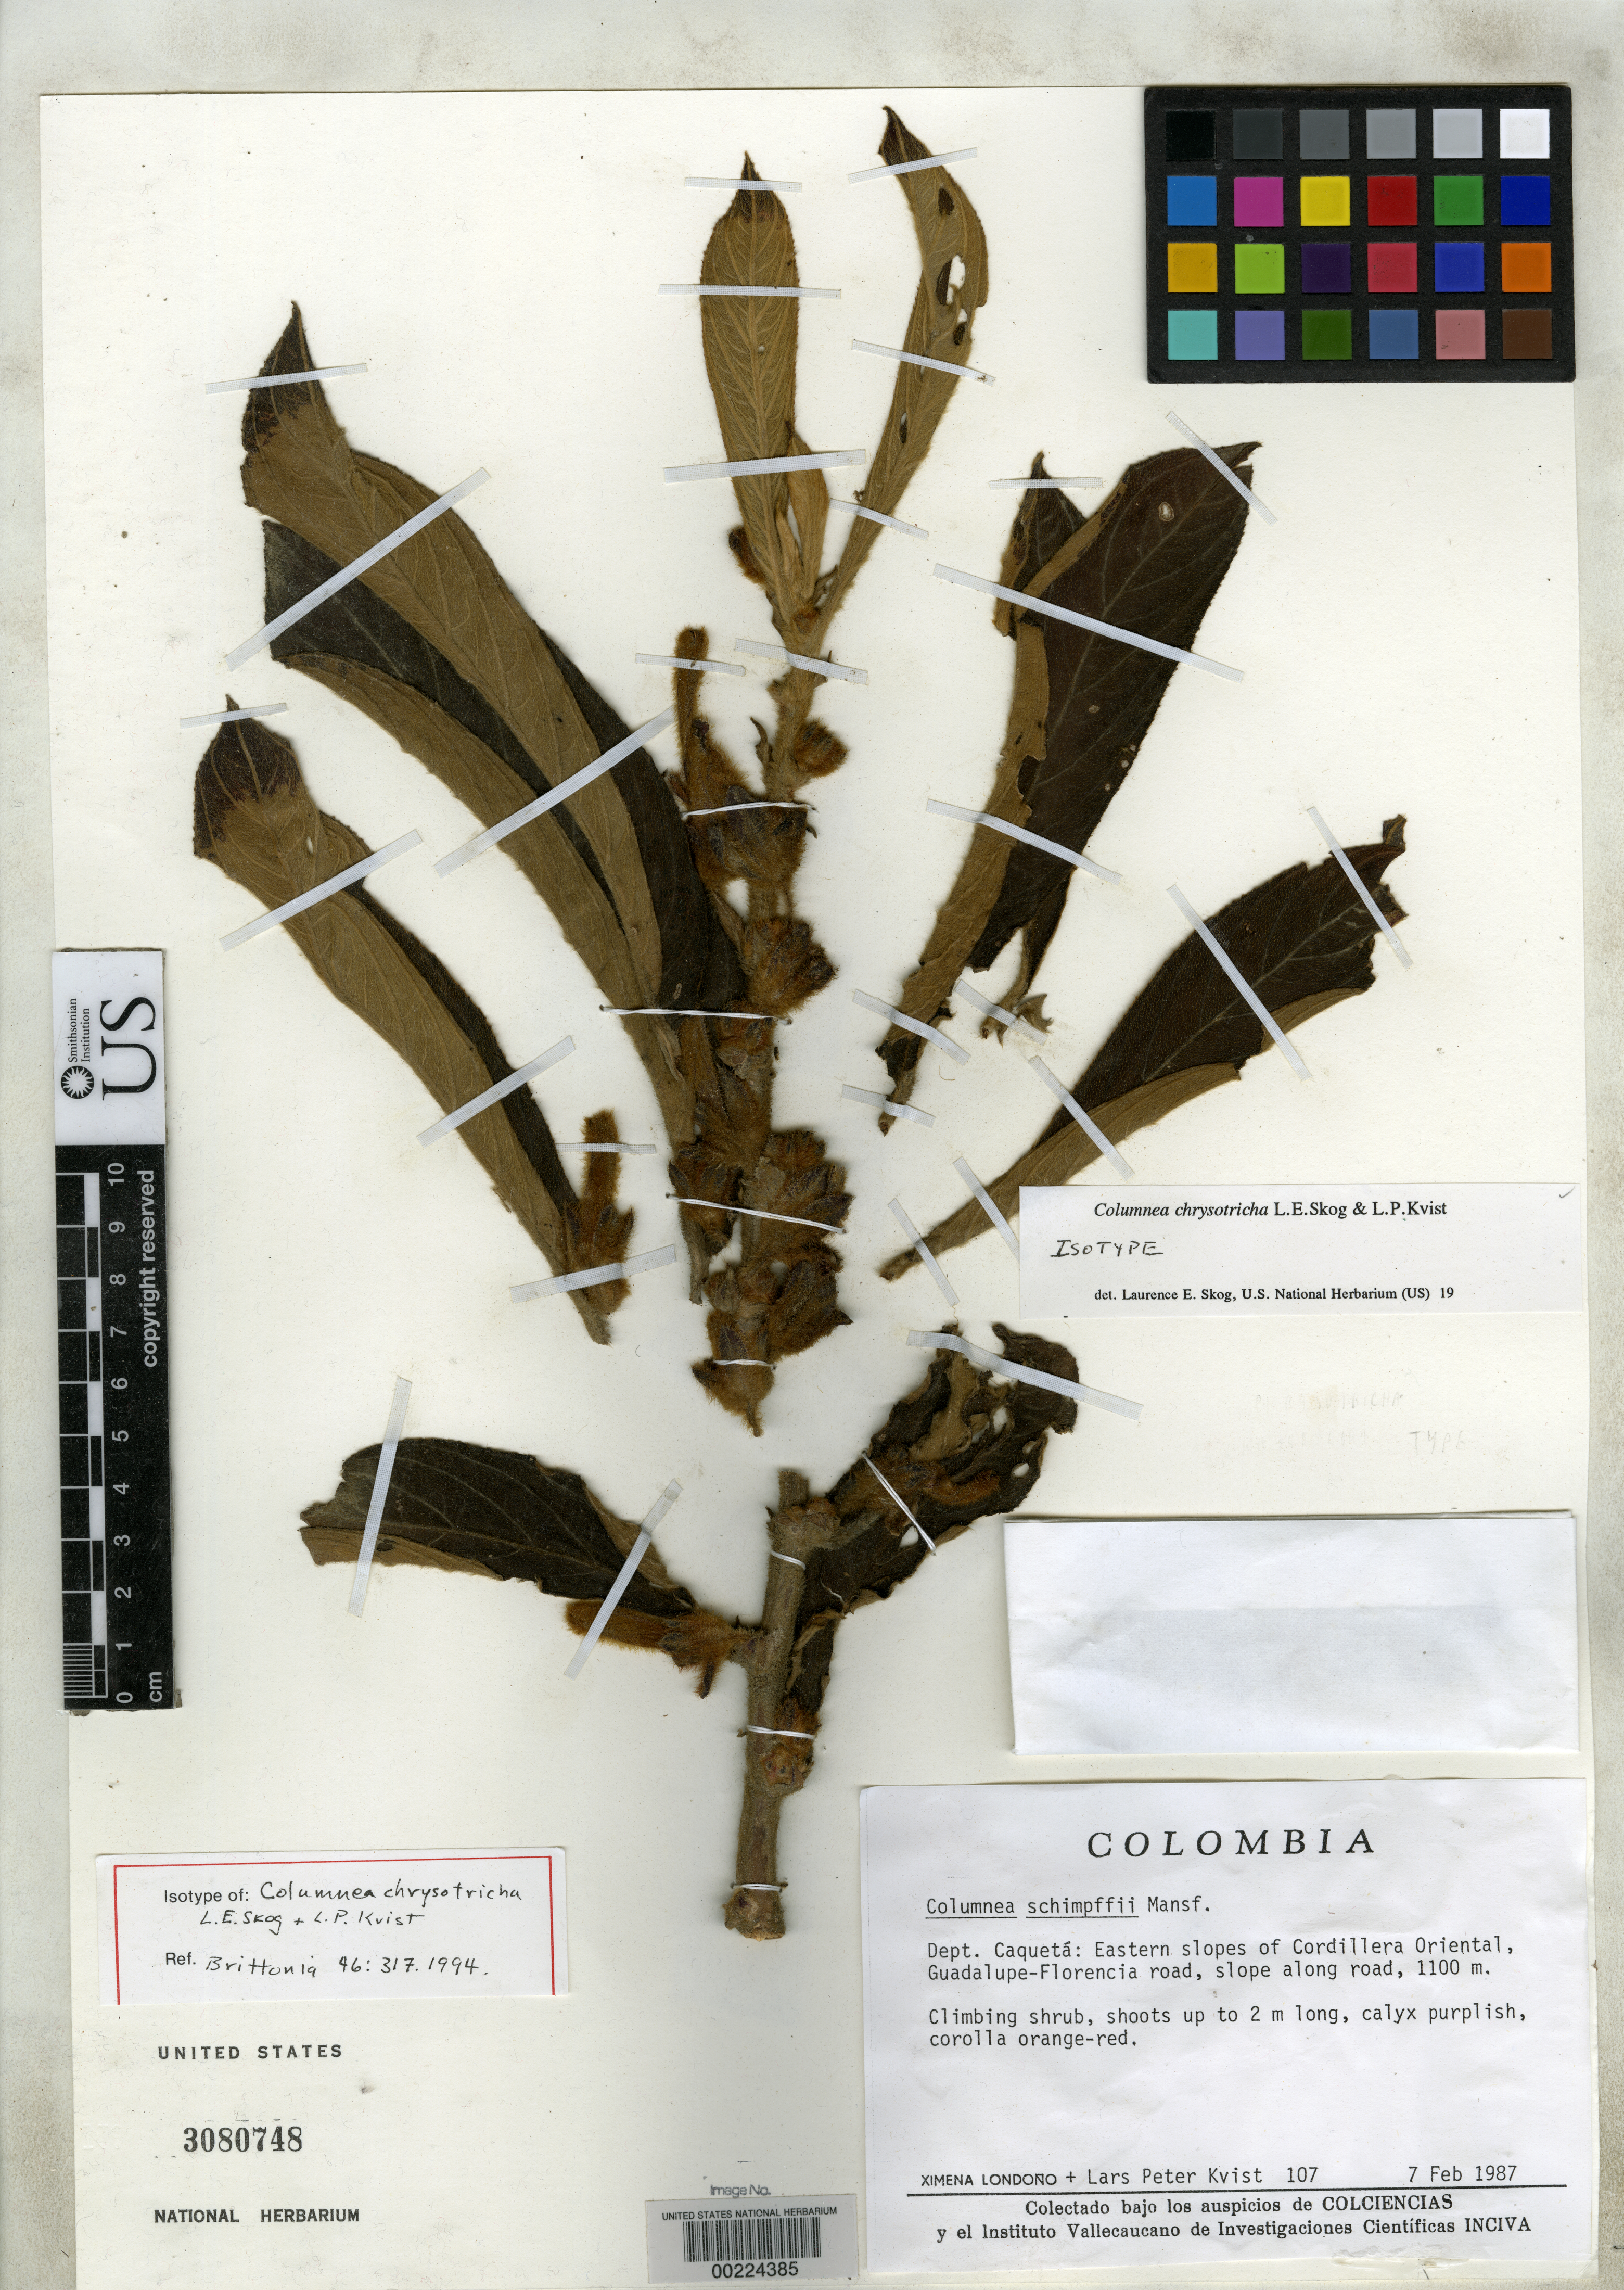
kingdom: Plantae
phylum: Tracheophyta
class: Magnoliopsida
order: Lamiales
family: Gesneriaceae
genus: Columnea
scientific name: Columnea chrysotricha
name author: L.E. Skog & L.P. Kvist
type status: Isotype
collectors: X. Londoño & L. P. Kvist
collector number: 107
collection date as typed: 07 Feb 1987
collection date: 1987-02-07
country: Colombia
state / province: Caquetá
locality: Eastern slopes of Cordillera Oriental, Guadalupe-Florencia road, slope along road.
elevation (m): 1100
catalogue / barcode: US 3080748